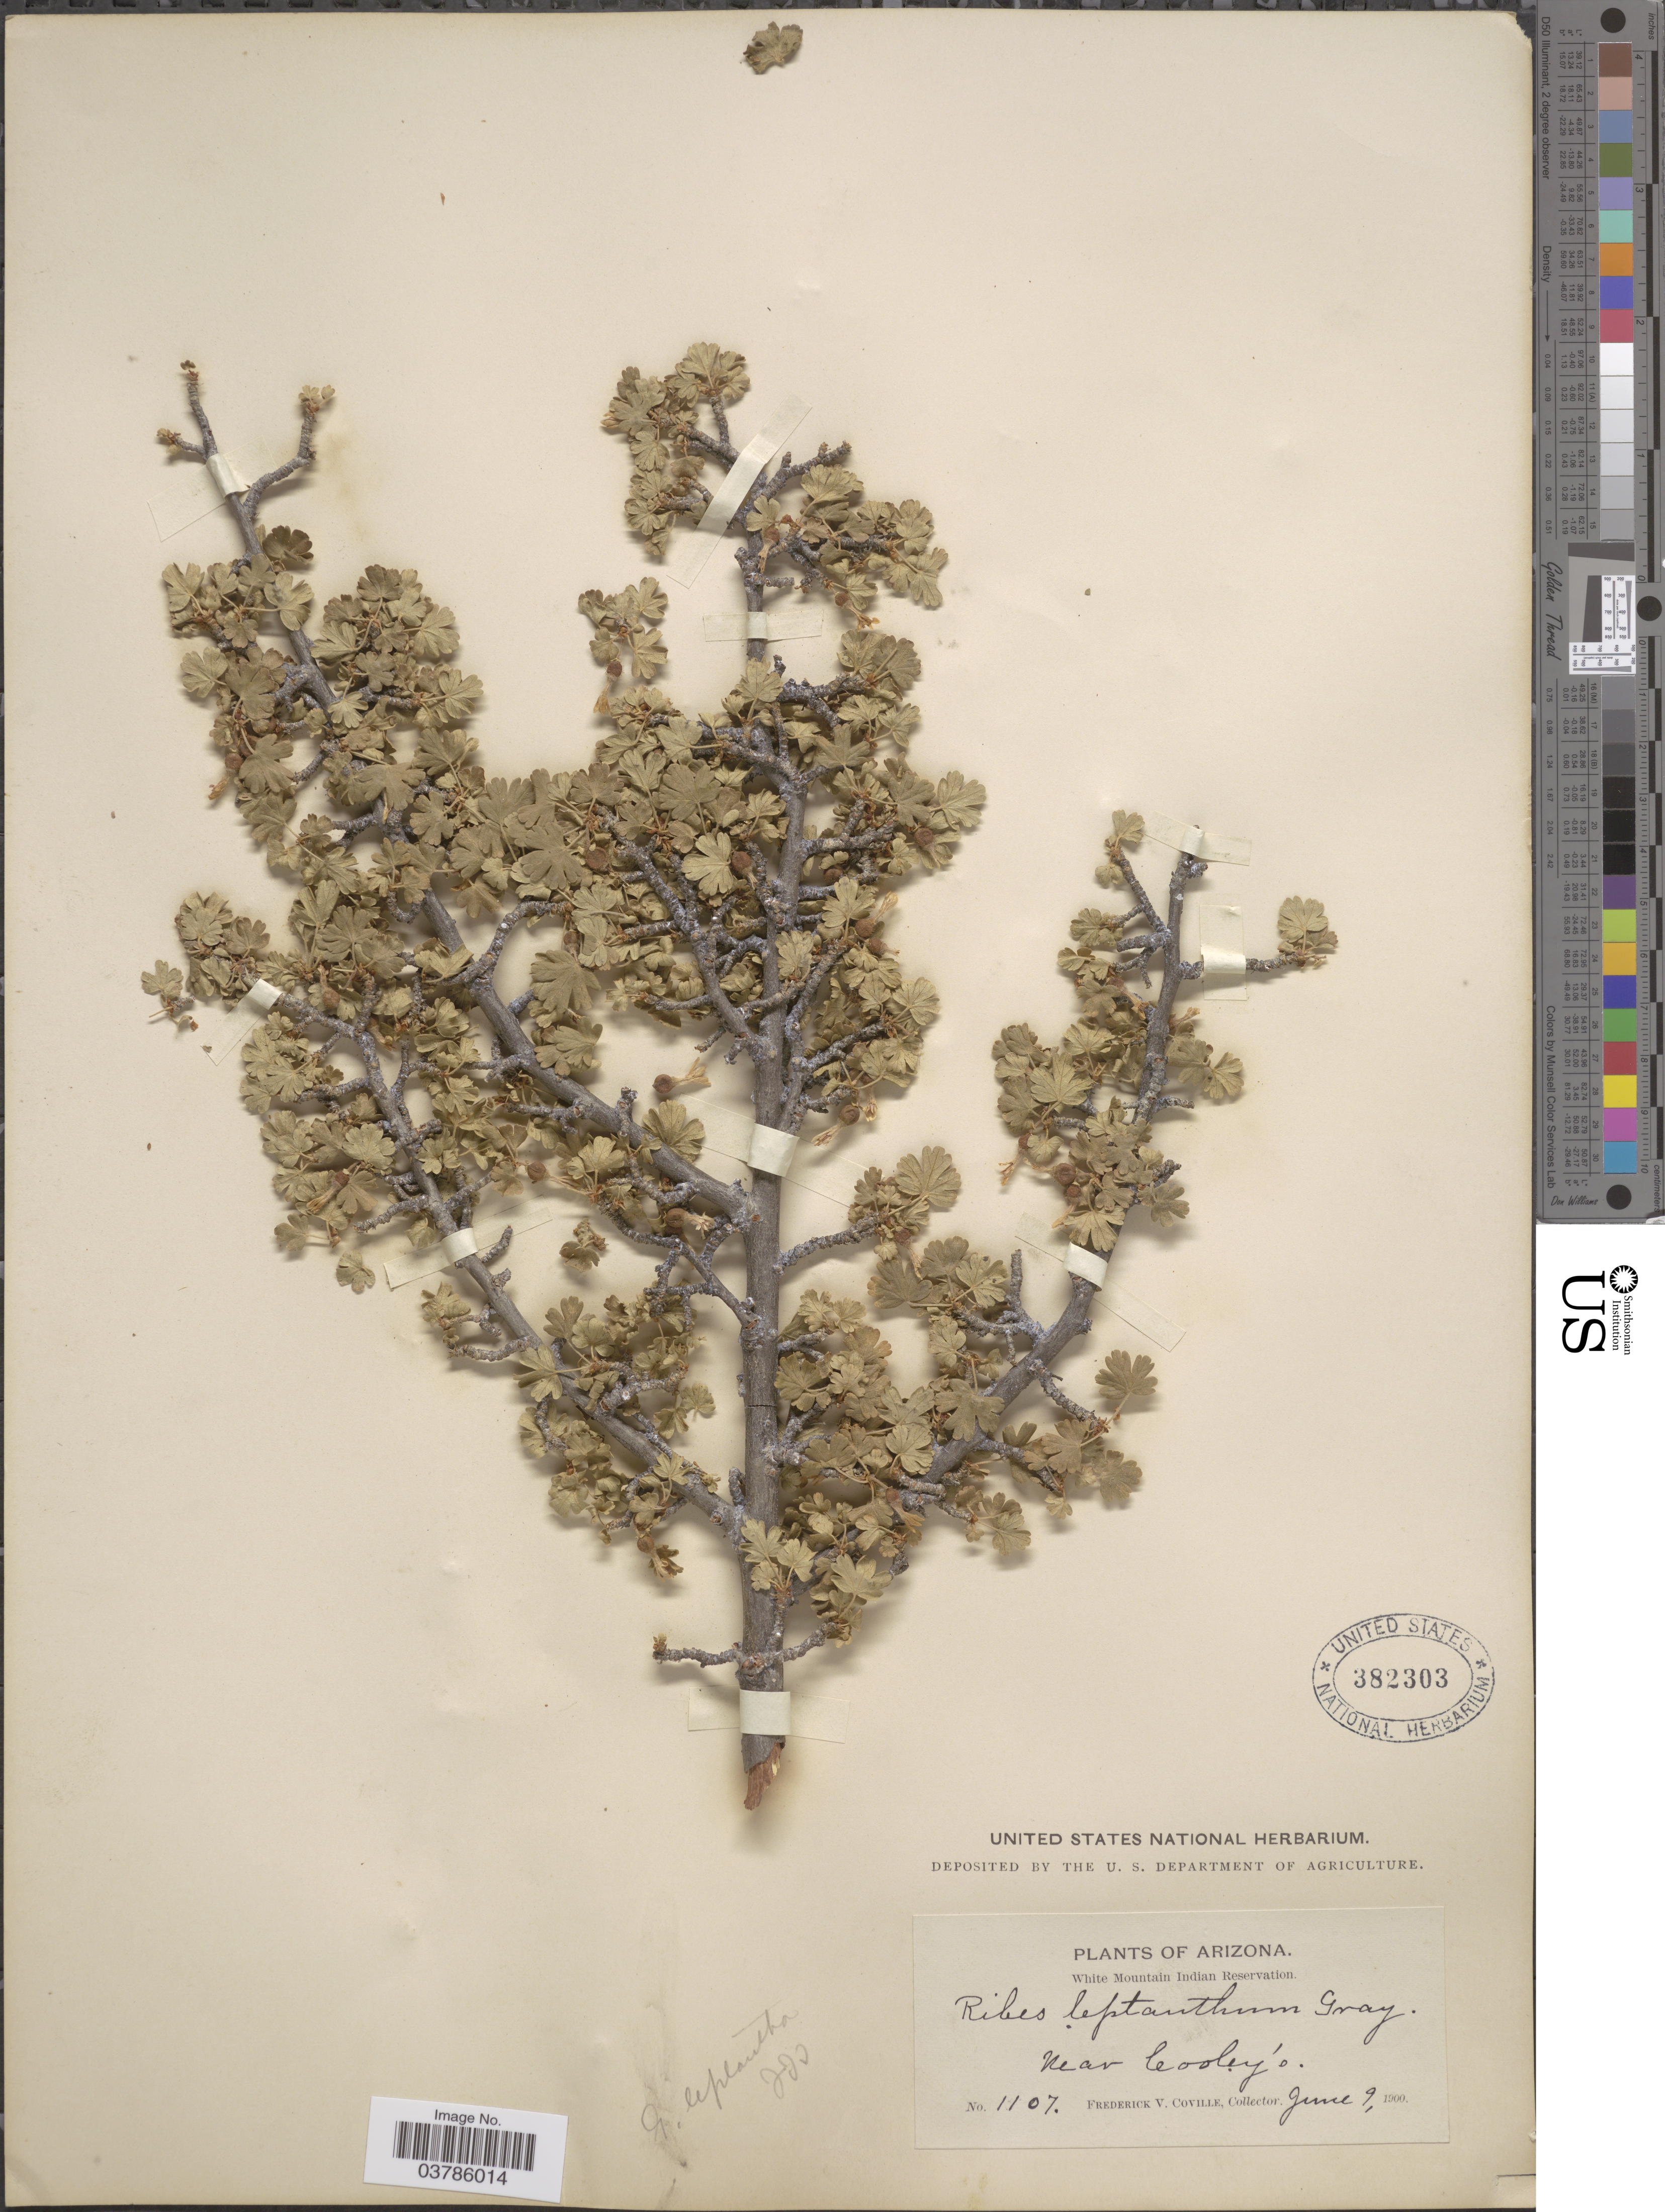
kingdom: Plantae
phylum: Tracheophyta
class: Magnoliopsida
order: Saxifragales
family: Grossulariaceae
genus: Ribes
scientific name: Ribes leptanthum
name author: A. Gray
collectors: F. V. Coville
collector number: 14107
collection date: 1900-06-09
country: United States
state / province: Arizona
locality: White Mountain Inidian Reservation. Near Cooley's.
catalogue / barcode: US 382303